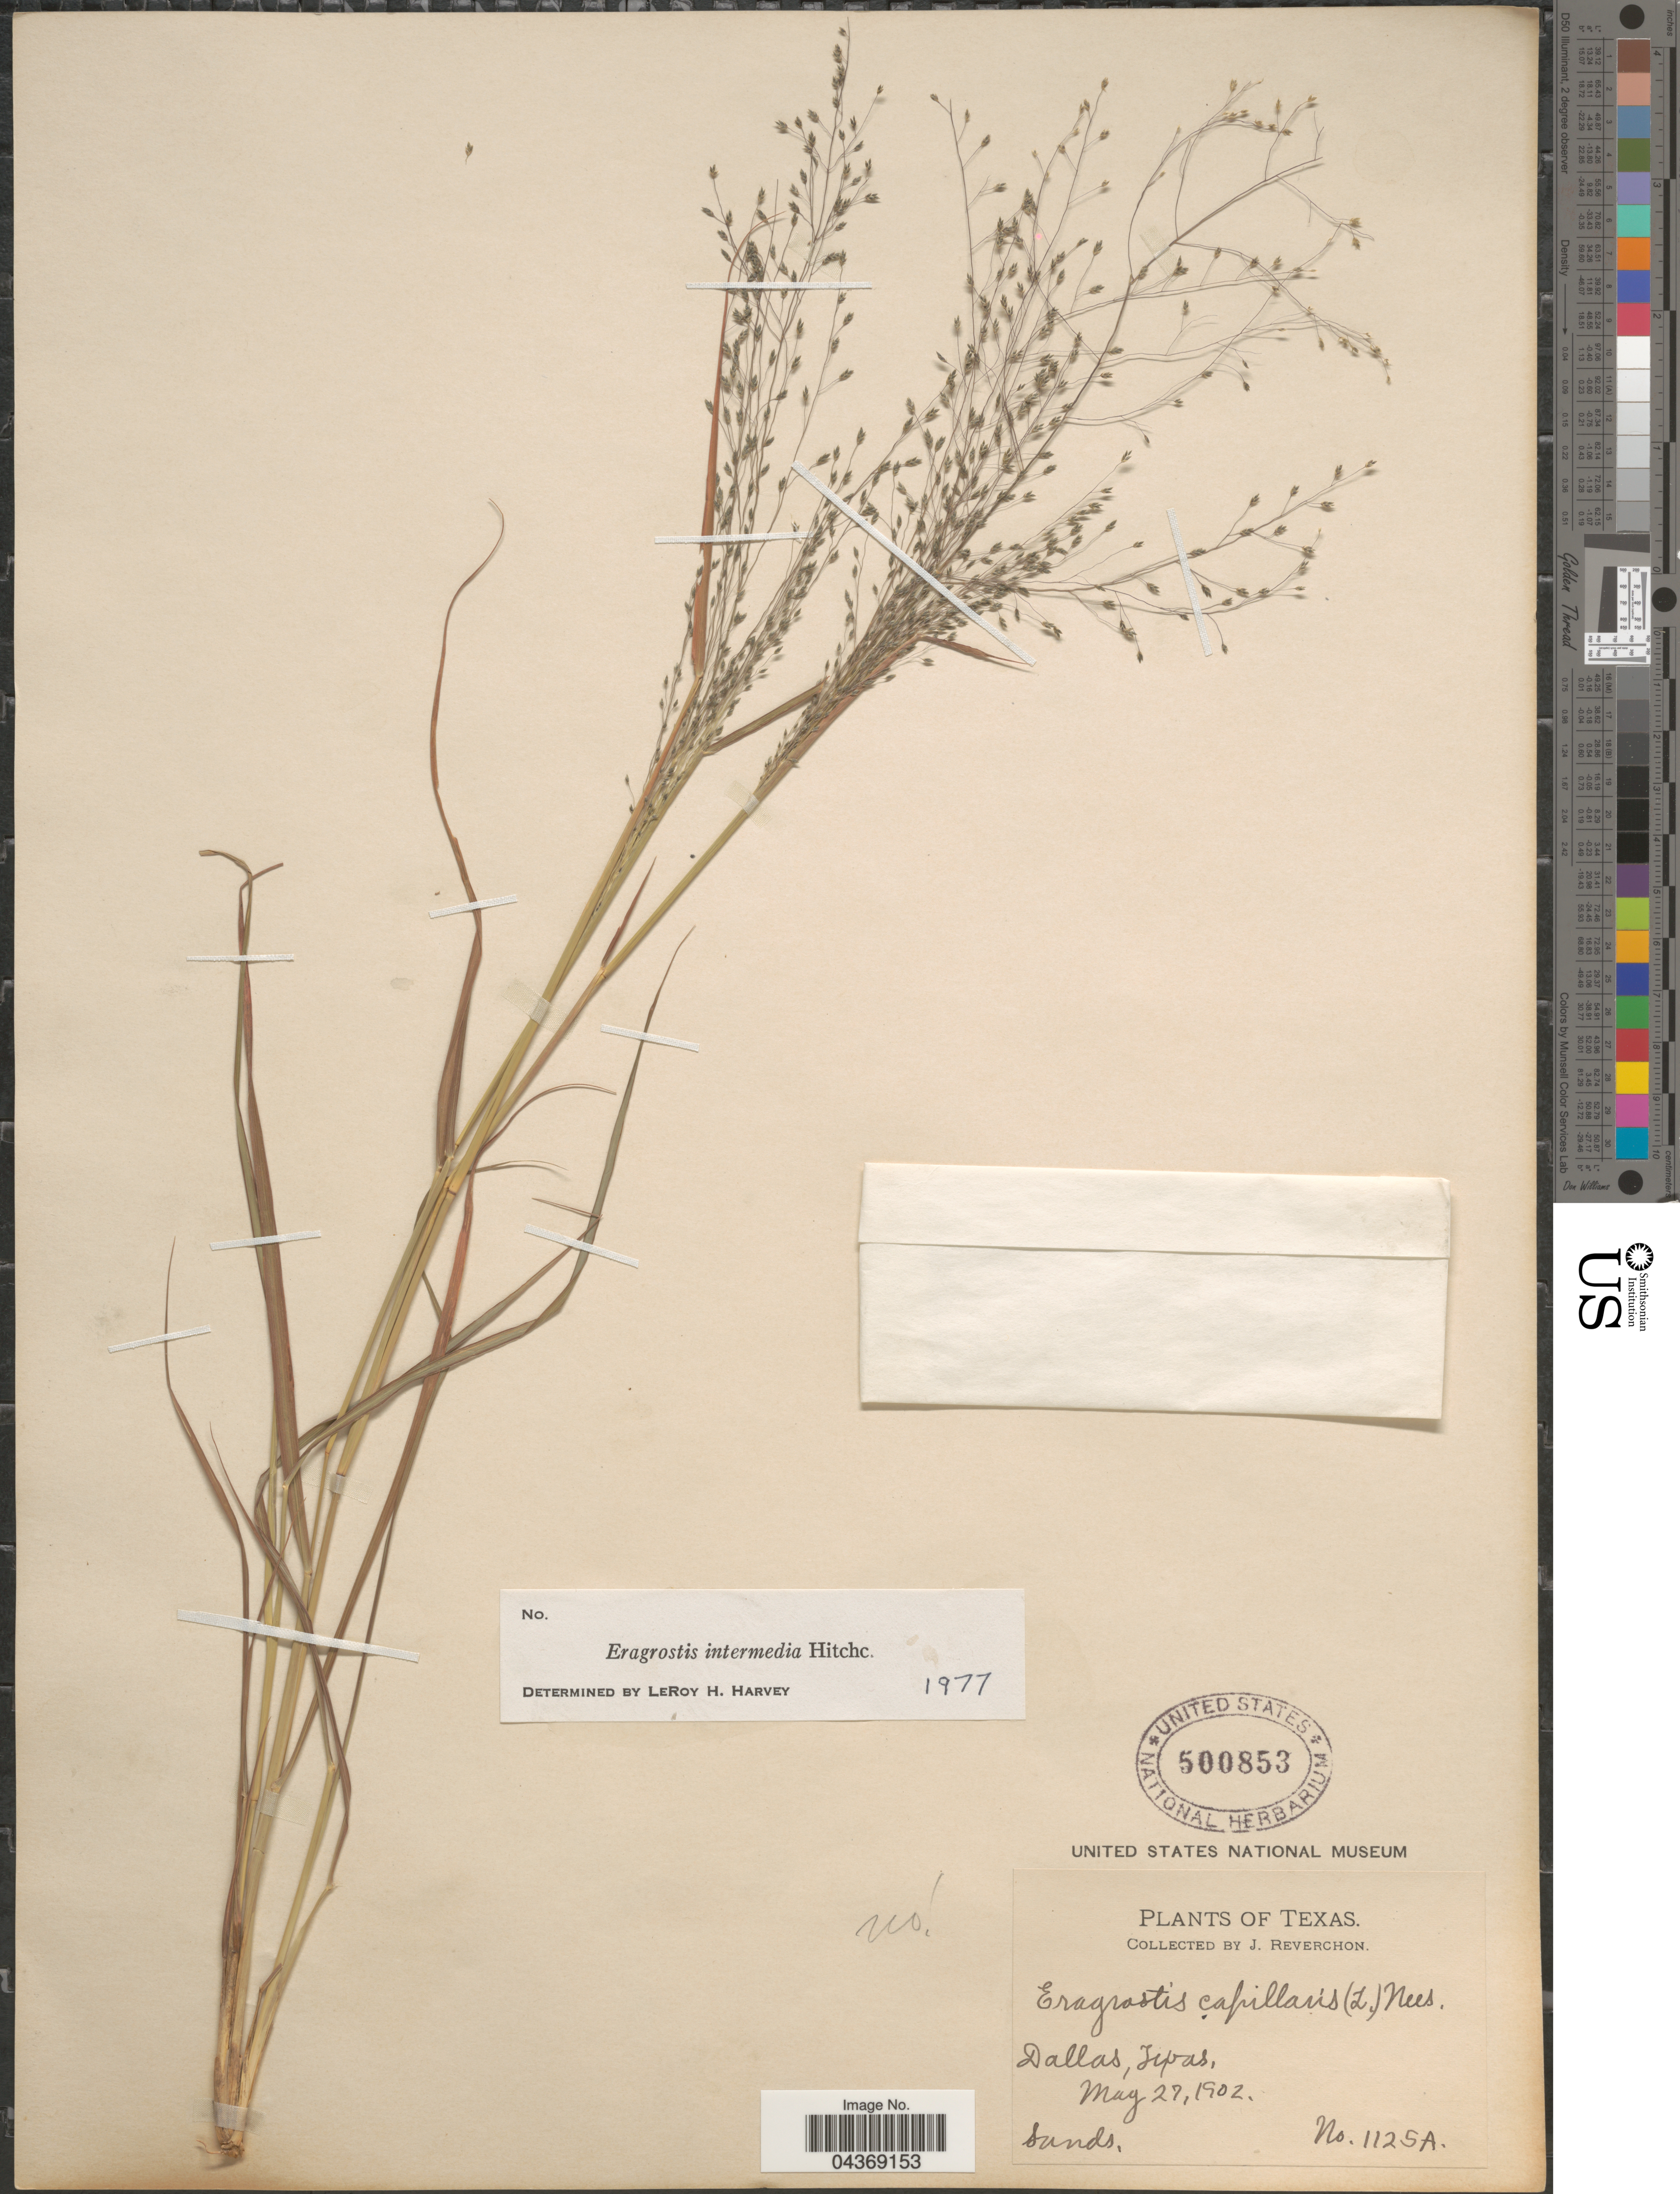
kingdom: Plantae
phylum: Tracheophyta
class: Liliopsida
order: Poales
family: Poaceae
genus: Eragrostis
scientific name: Eragrostis intermedia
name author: Hitchc.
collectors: J. Reverchon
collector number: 1125A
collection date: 1902-05-27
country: United States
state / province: Texas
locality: Dallas.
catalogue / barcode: US 500853